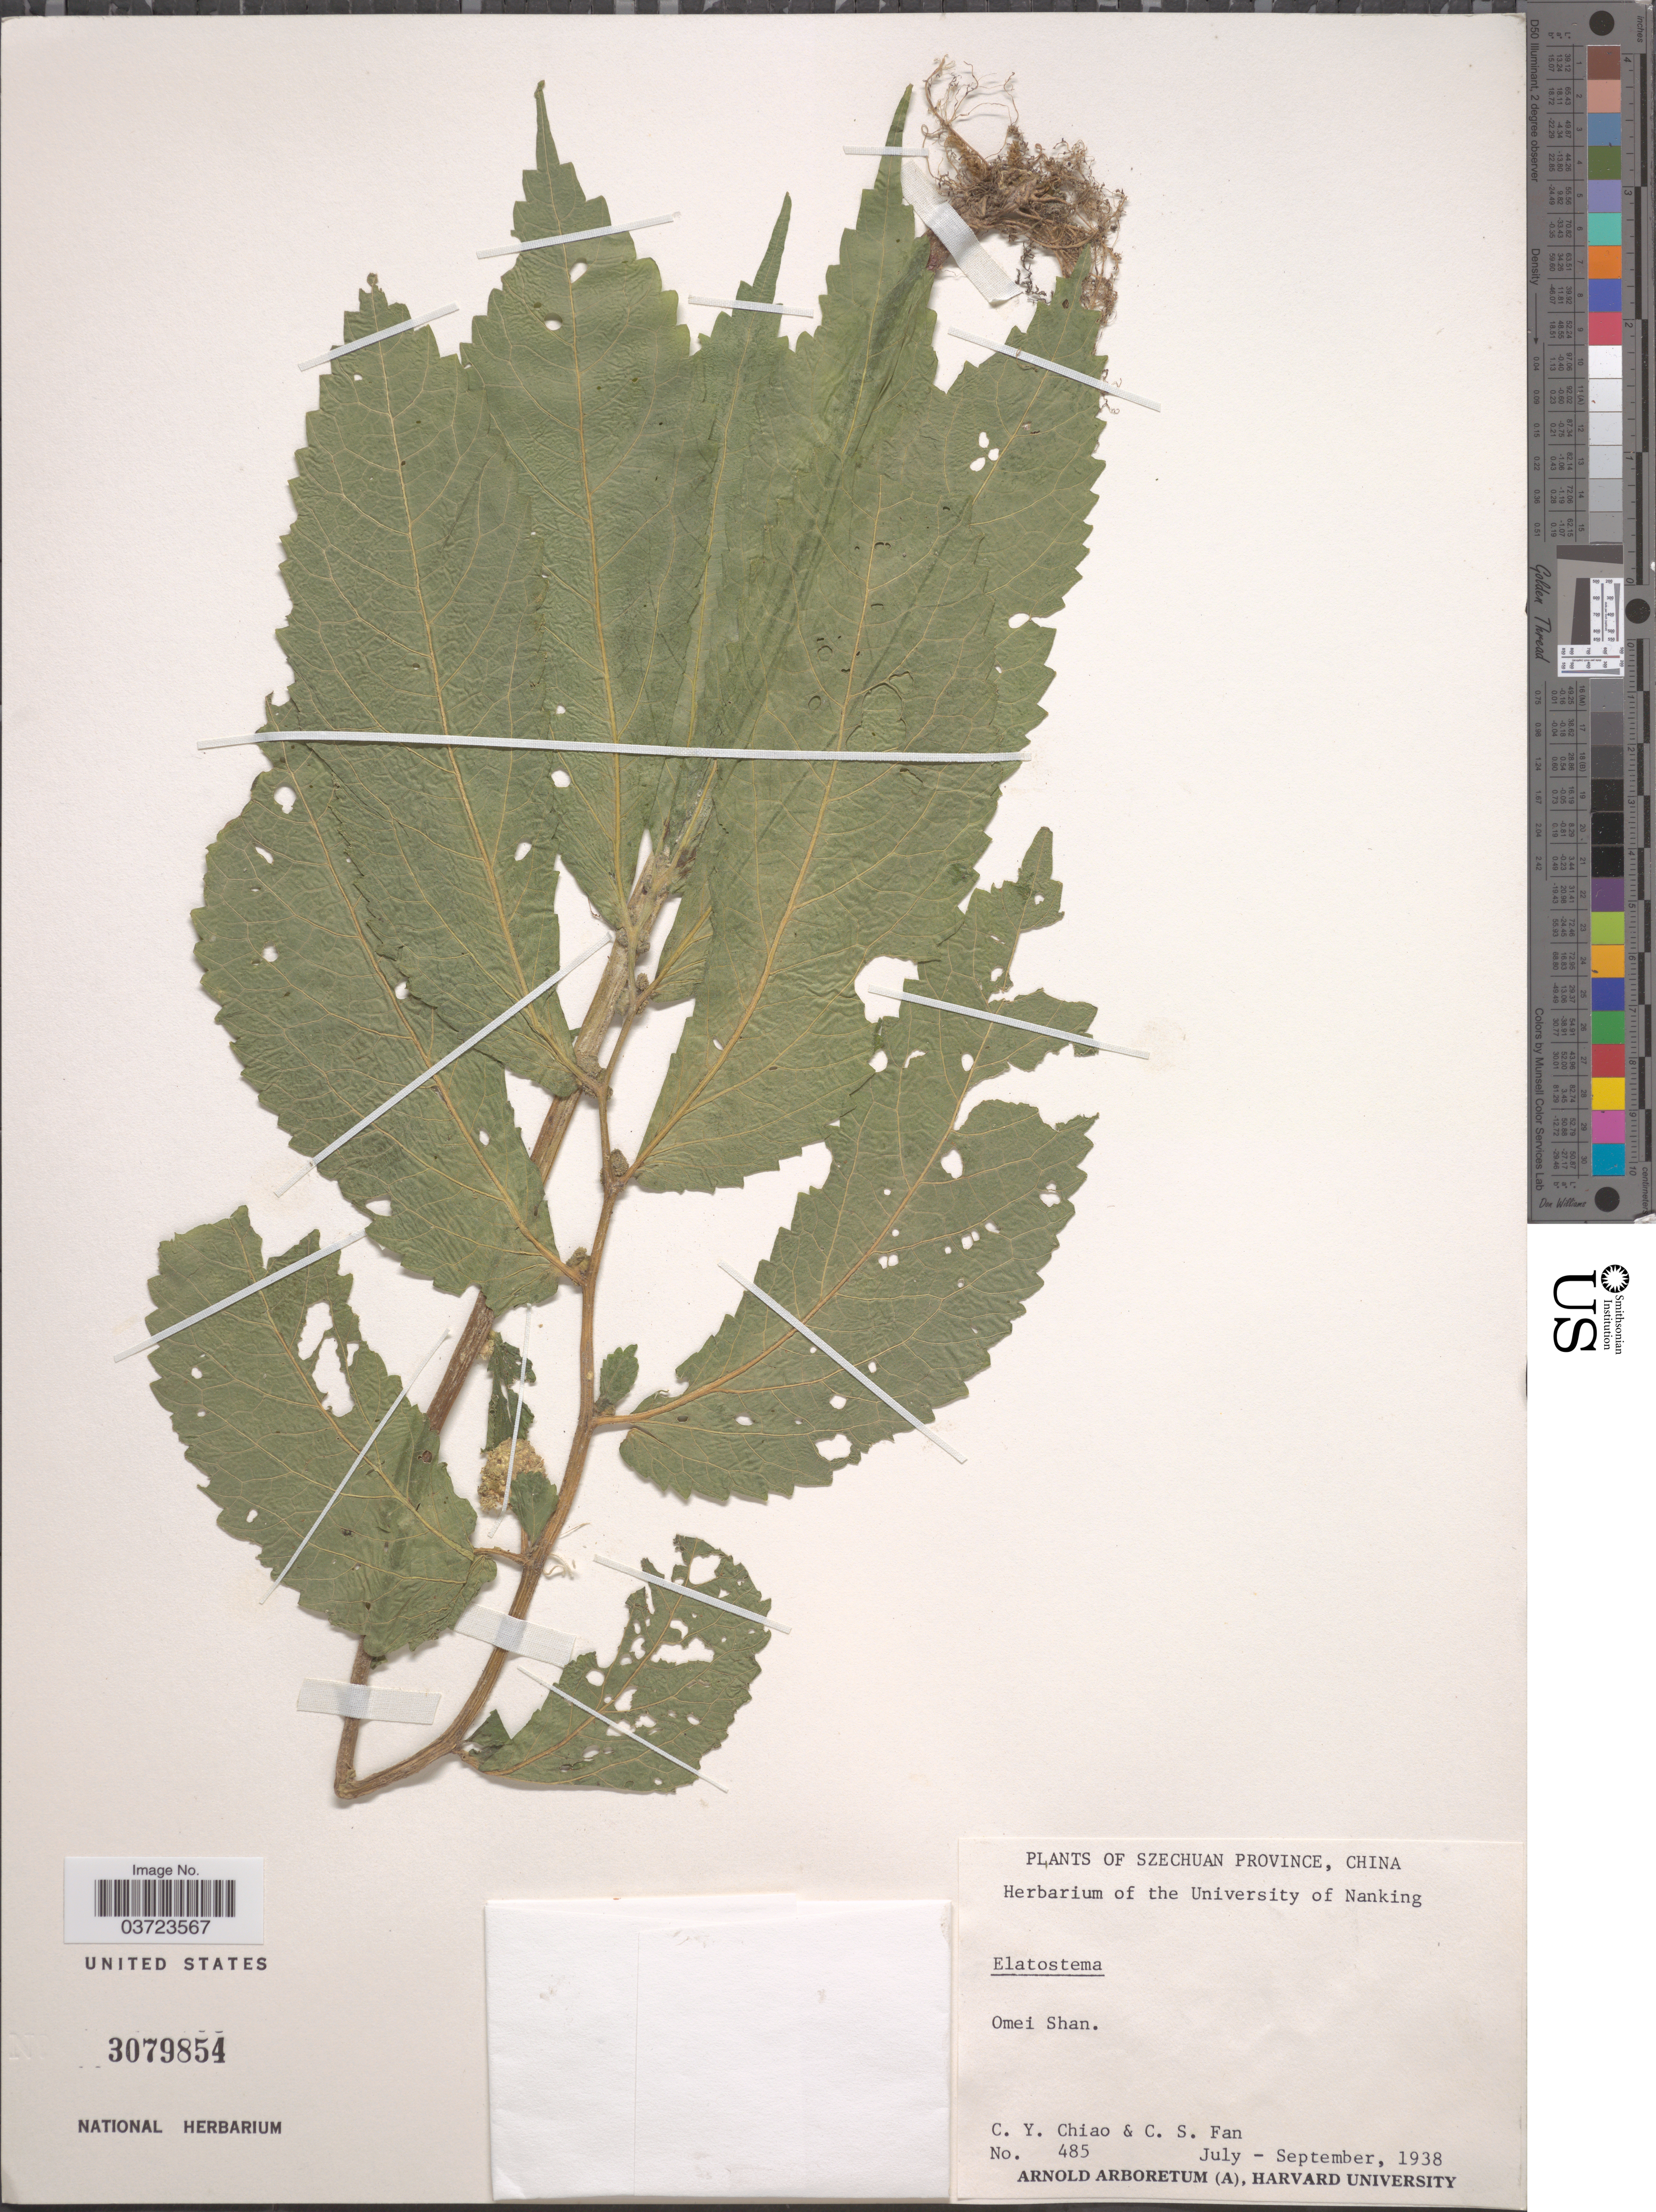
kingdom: Plantae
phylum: Tracheophyta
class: Magnoliopsida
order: Rosales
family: Urticaceae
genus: Elatostema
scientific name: Elatostema sp.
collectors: C. Y. Chiao & C. S. Fan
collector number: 485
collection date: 1938-07/1938-09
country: China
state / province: Sichuan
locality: Szechuan Province. Omei Shan.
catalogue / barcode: US 3079854